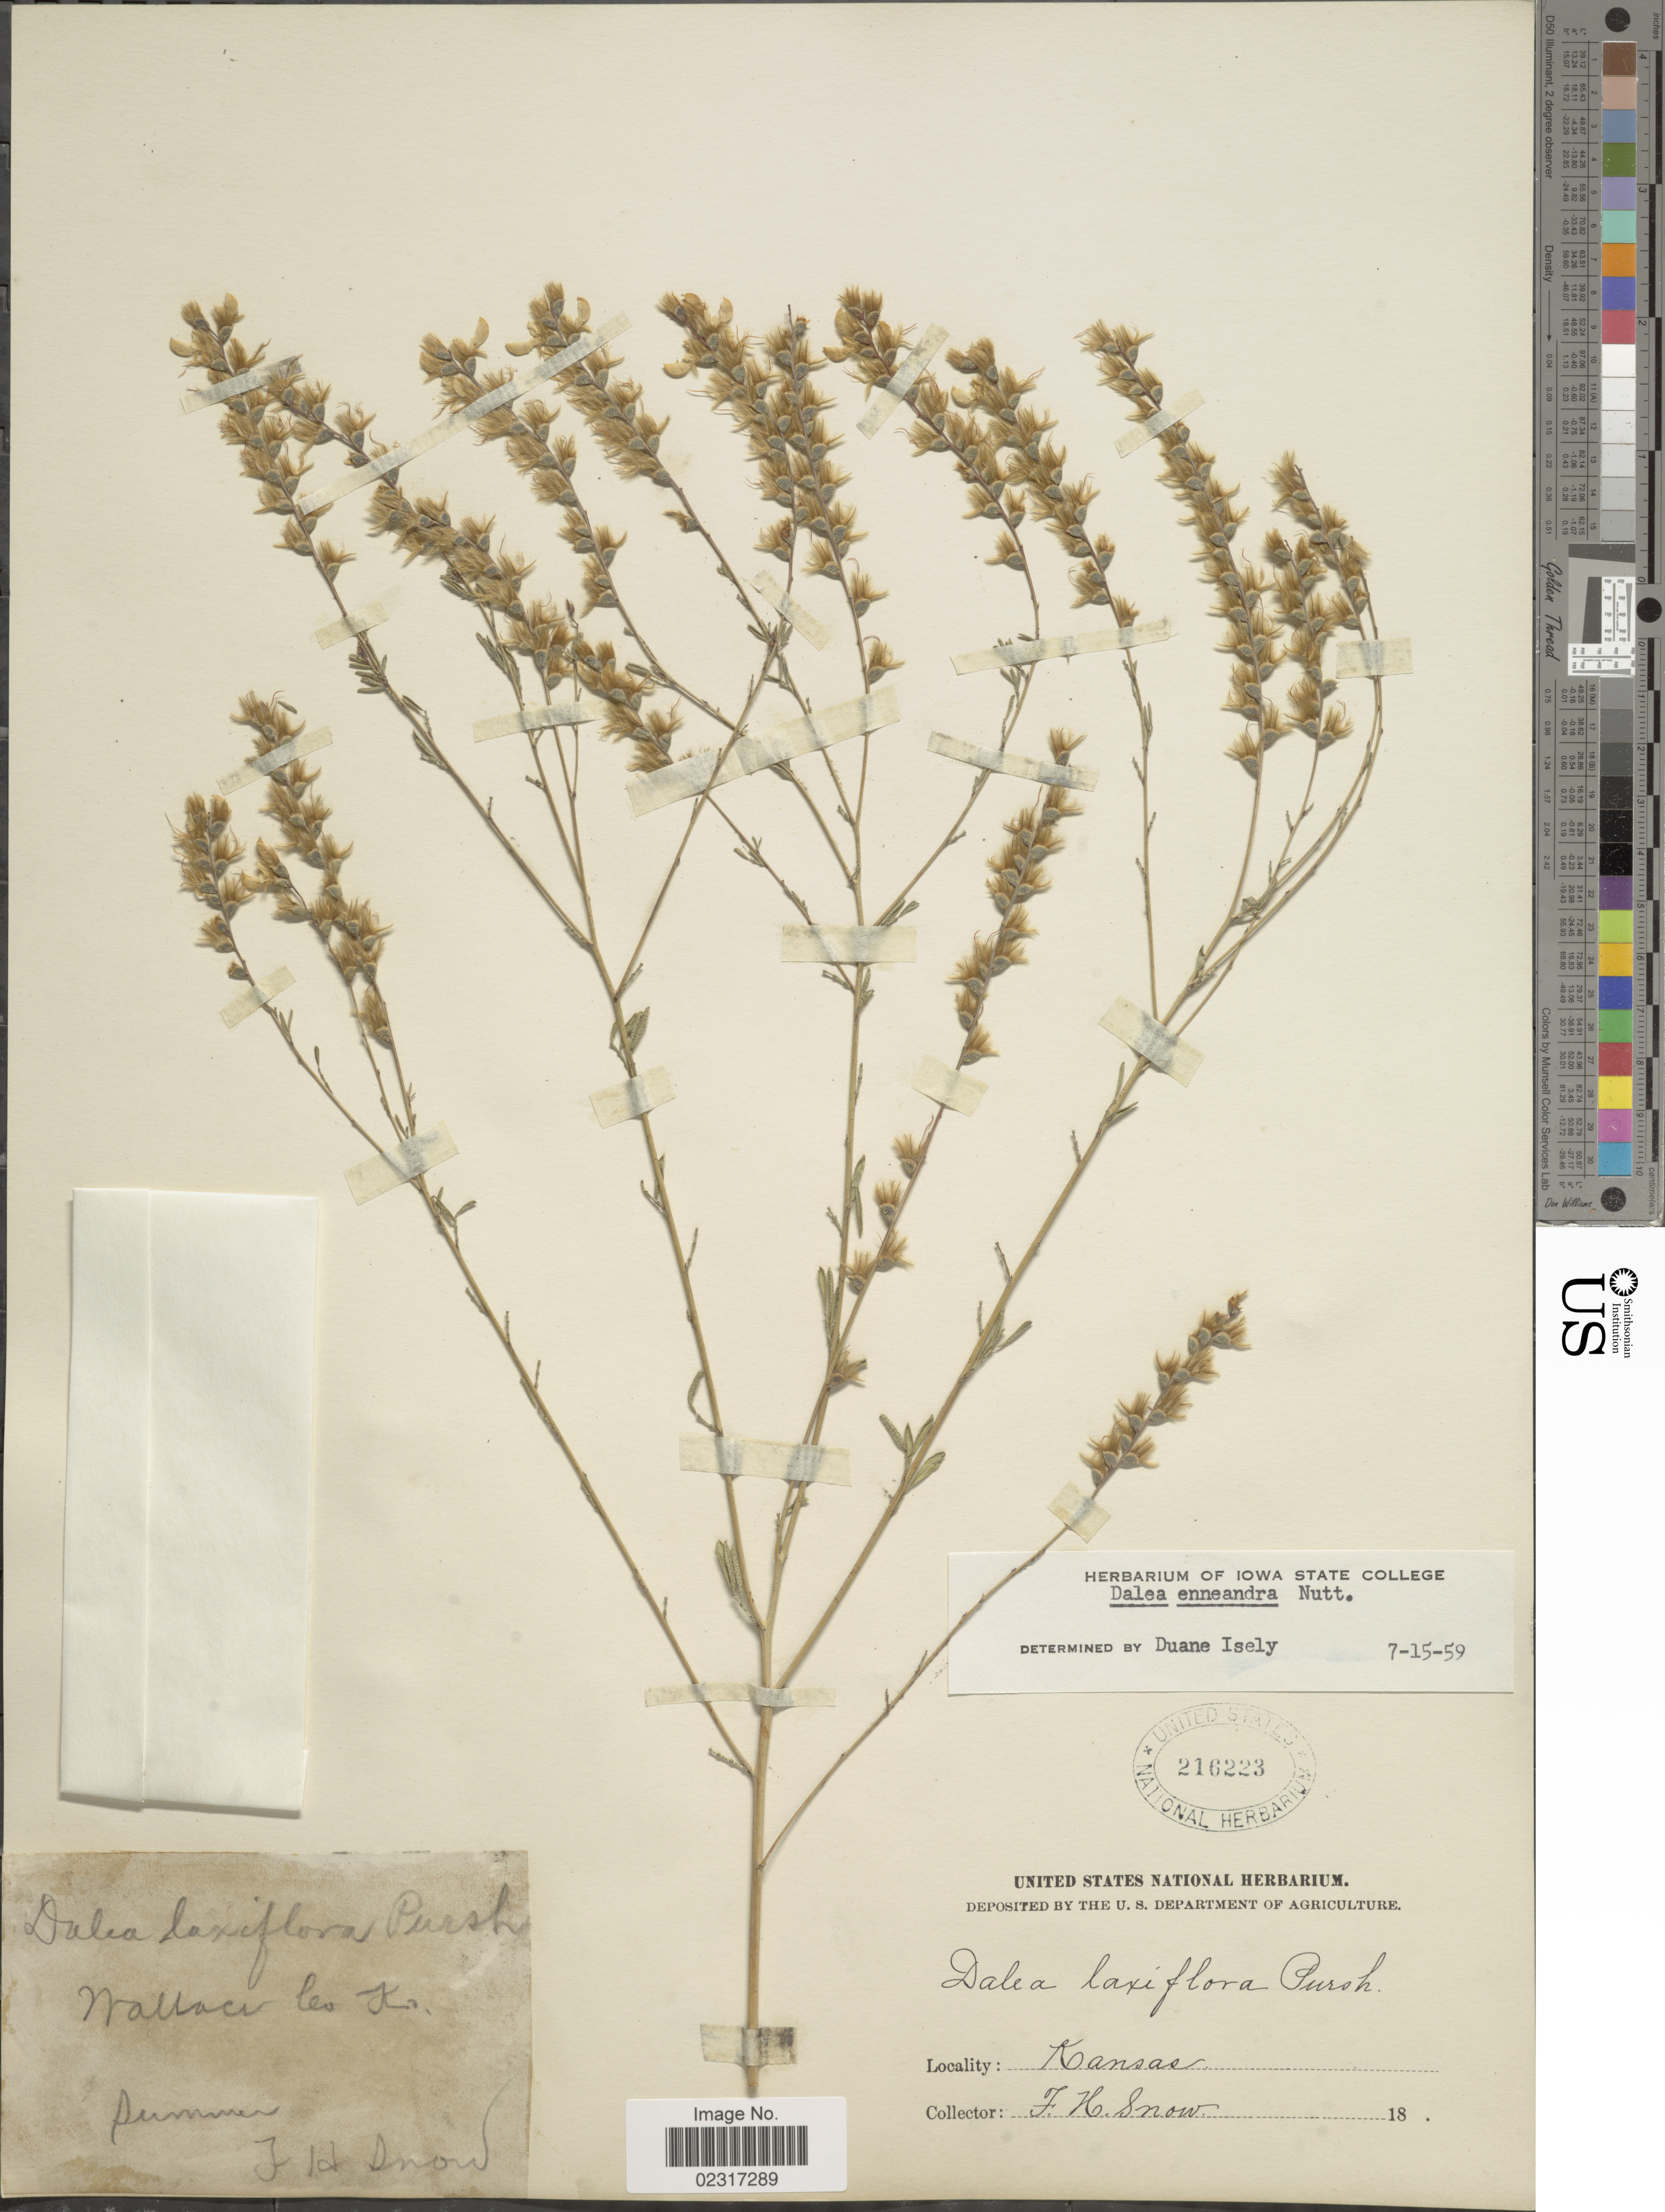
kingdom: Plantae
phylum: Tracheophyta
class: Magnoliopsida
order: Fabales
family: Fabaceae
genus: Dalea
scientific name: Dalea enneandra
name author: Nutt.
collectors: F. H. Snow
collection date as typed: Summer 18..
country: United States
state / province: Kansas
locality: Wallance Co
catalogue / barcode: US 216223